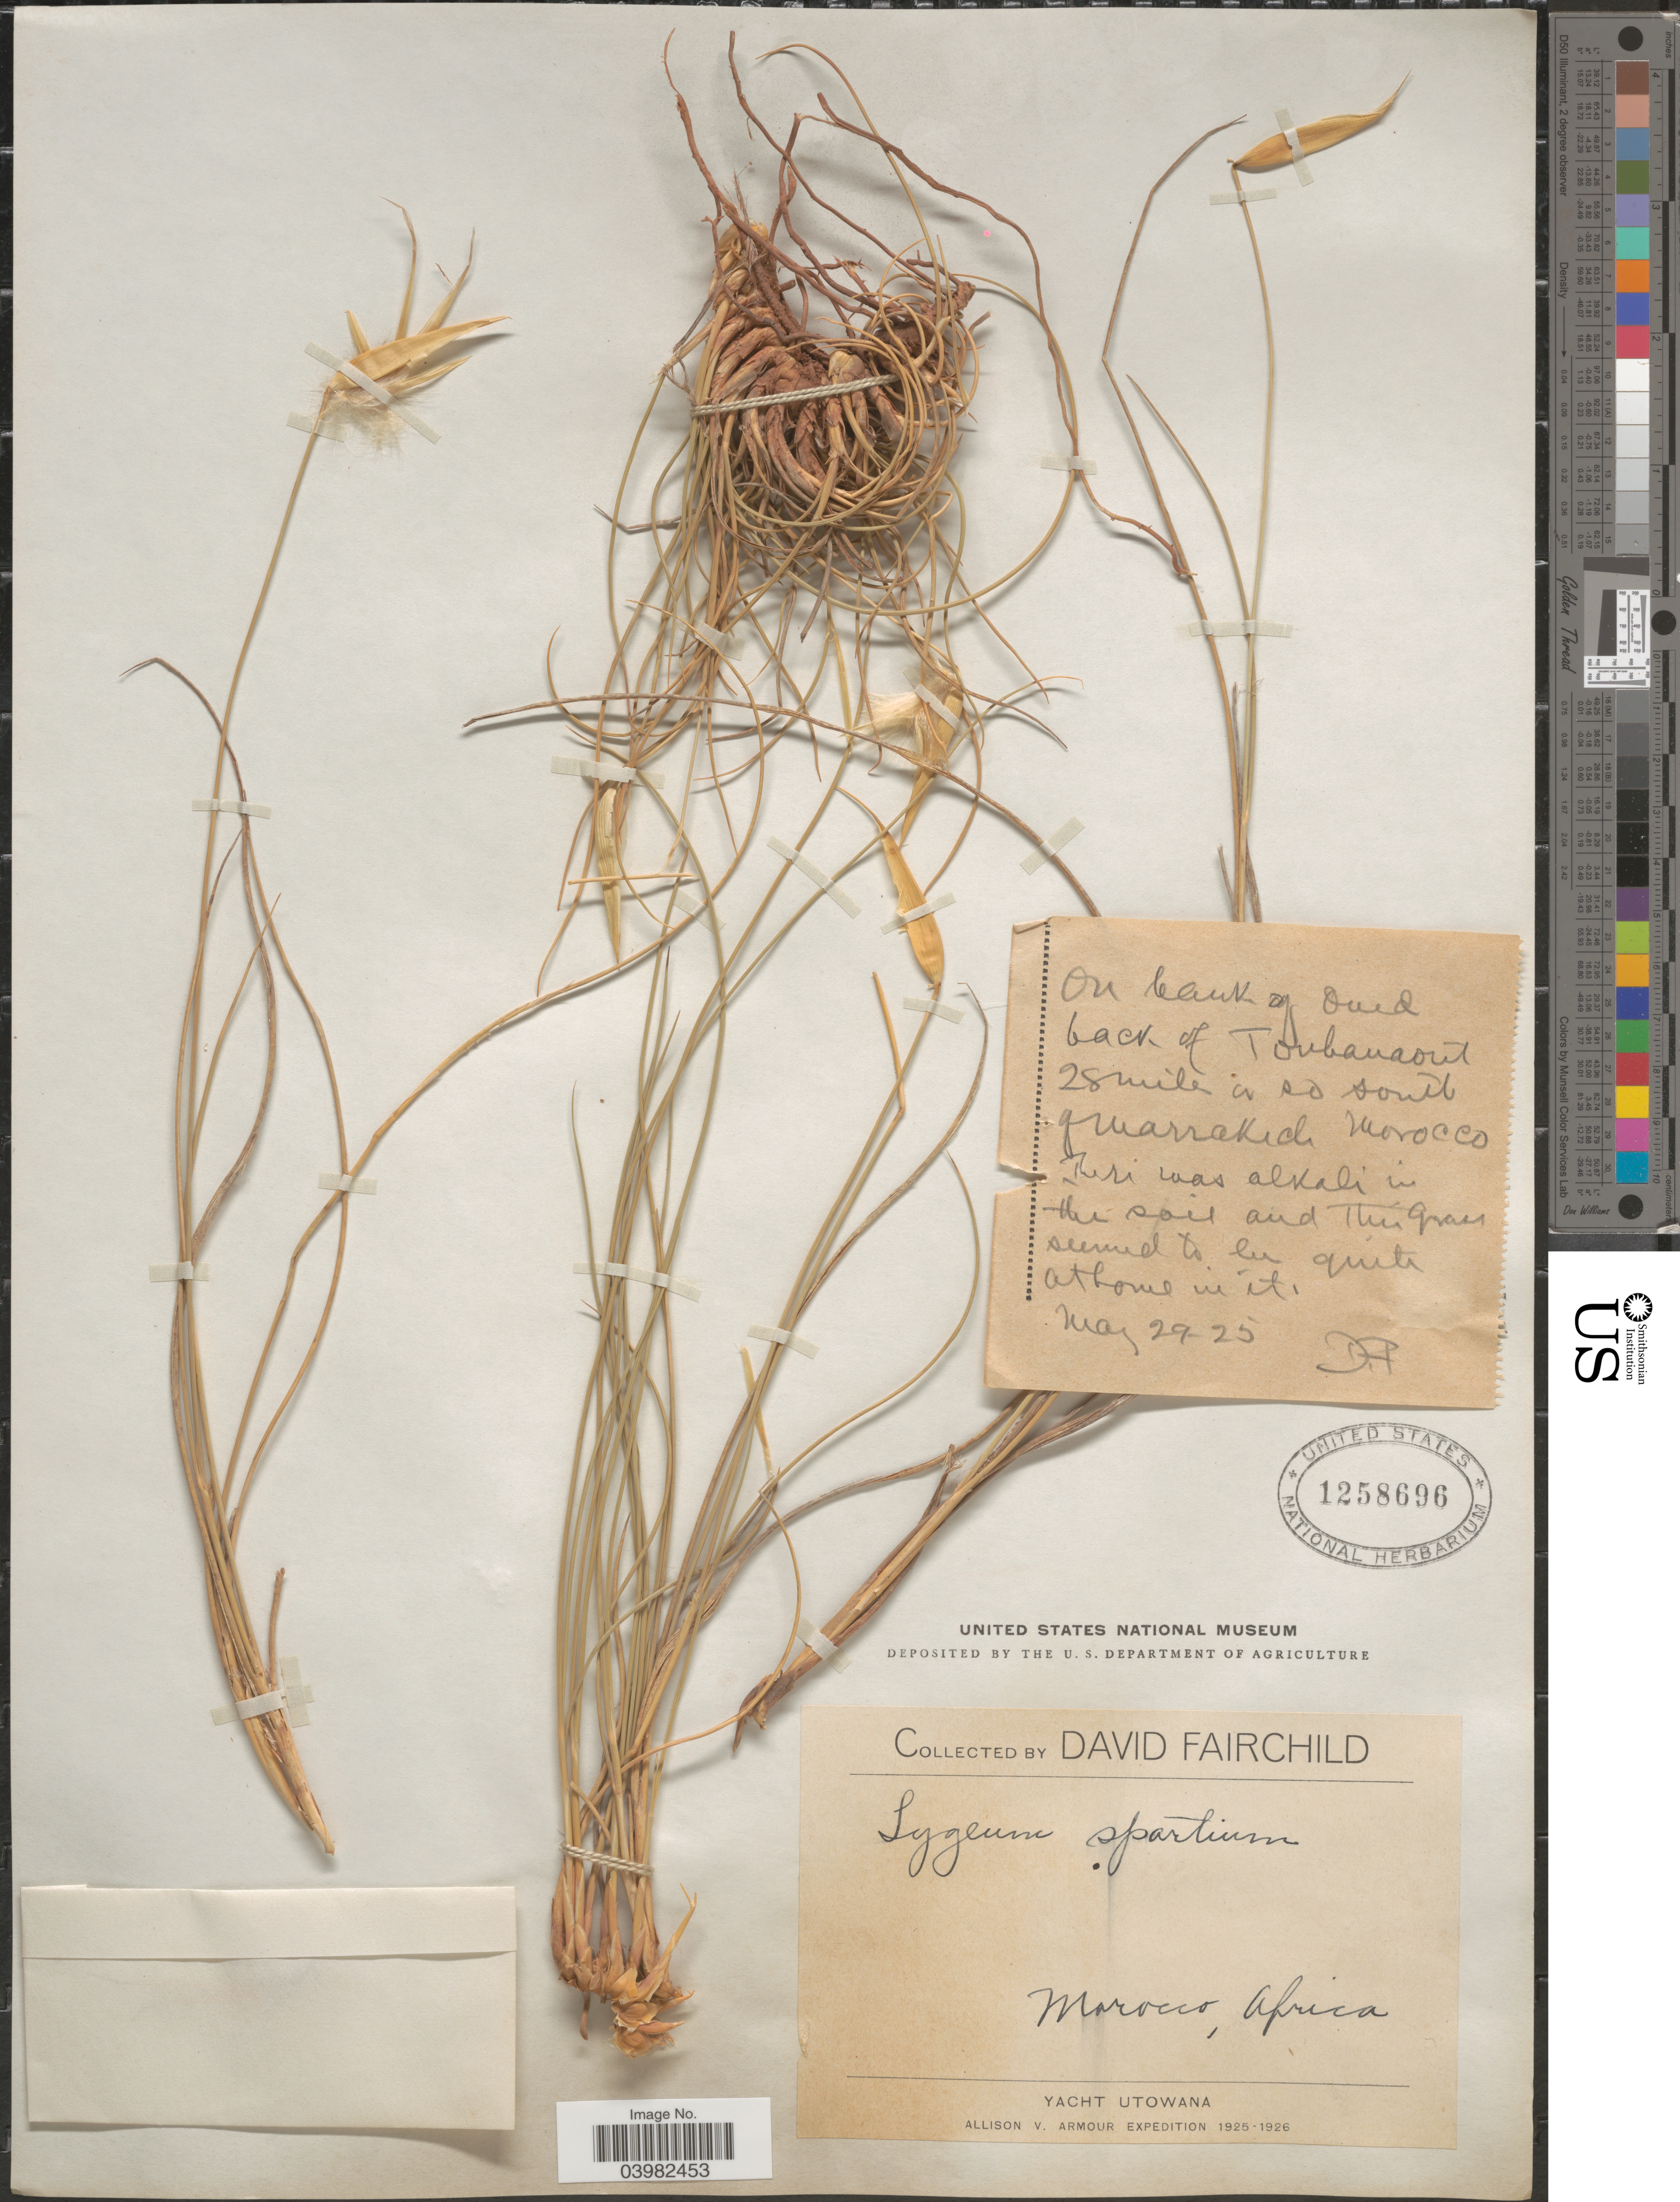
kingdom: Plantae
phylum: Tracheophyta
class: Liliopsida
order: Poales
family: Poaceae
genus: Lygeum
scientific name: Lygeum spartum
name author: L.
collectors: D. Fairchild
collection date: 1925-05-29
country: Morocco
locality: On bank of Ouid back of Tahnaout 28 miles or so south of Marrakech.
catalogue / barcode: US 1258696